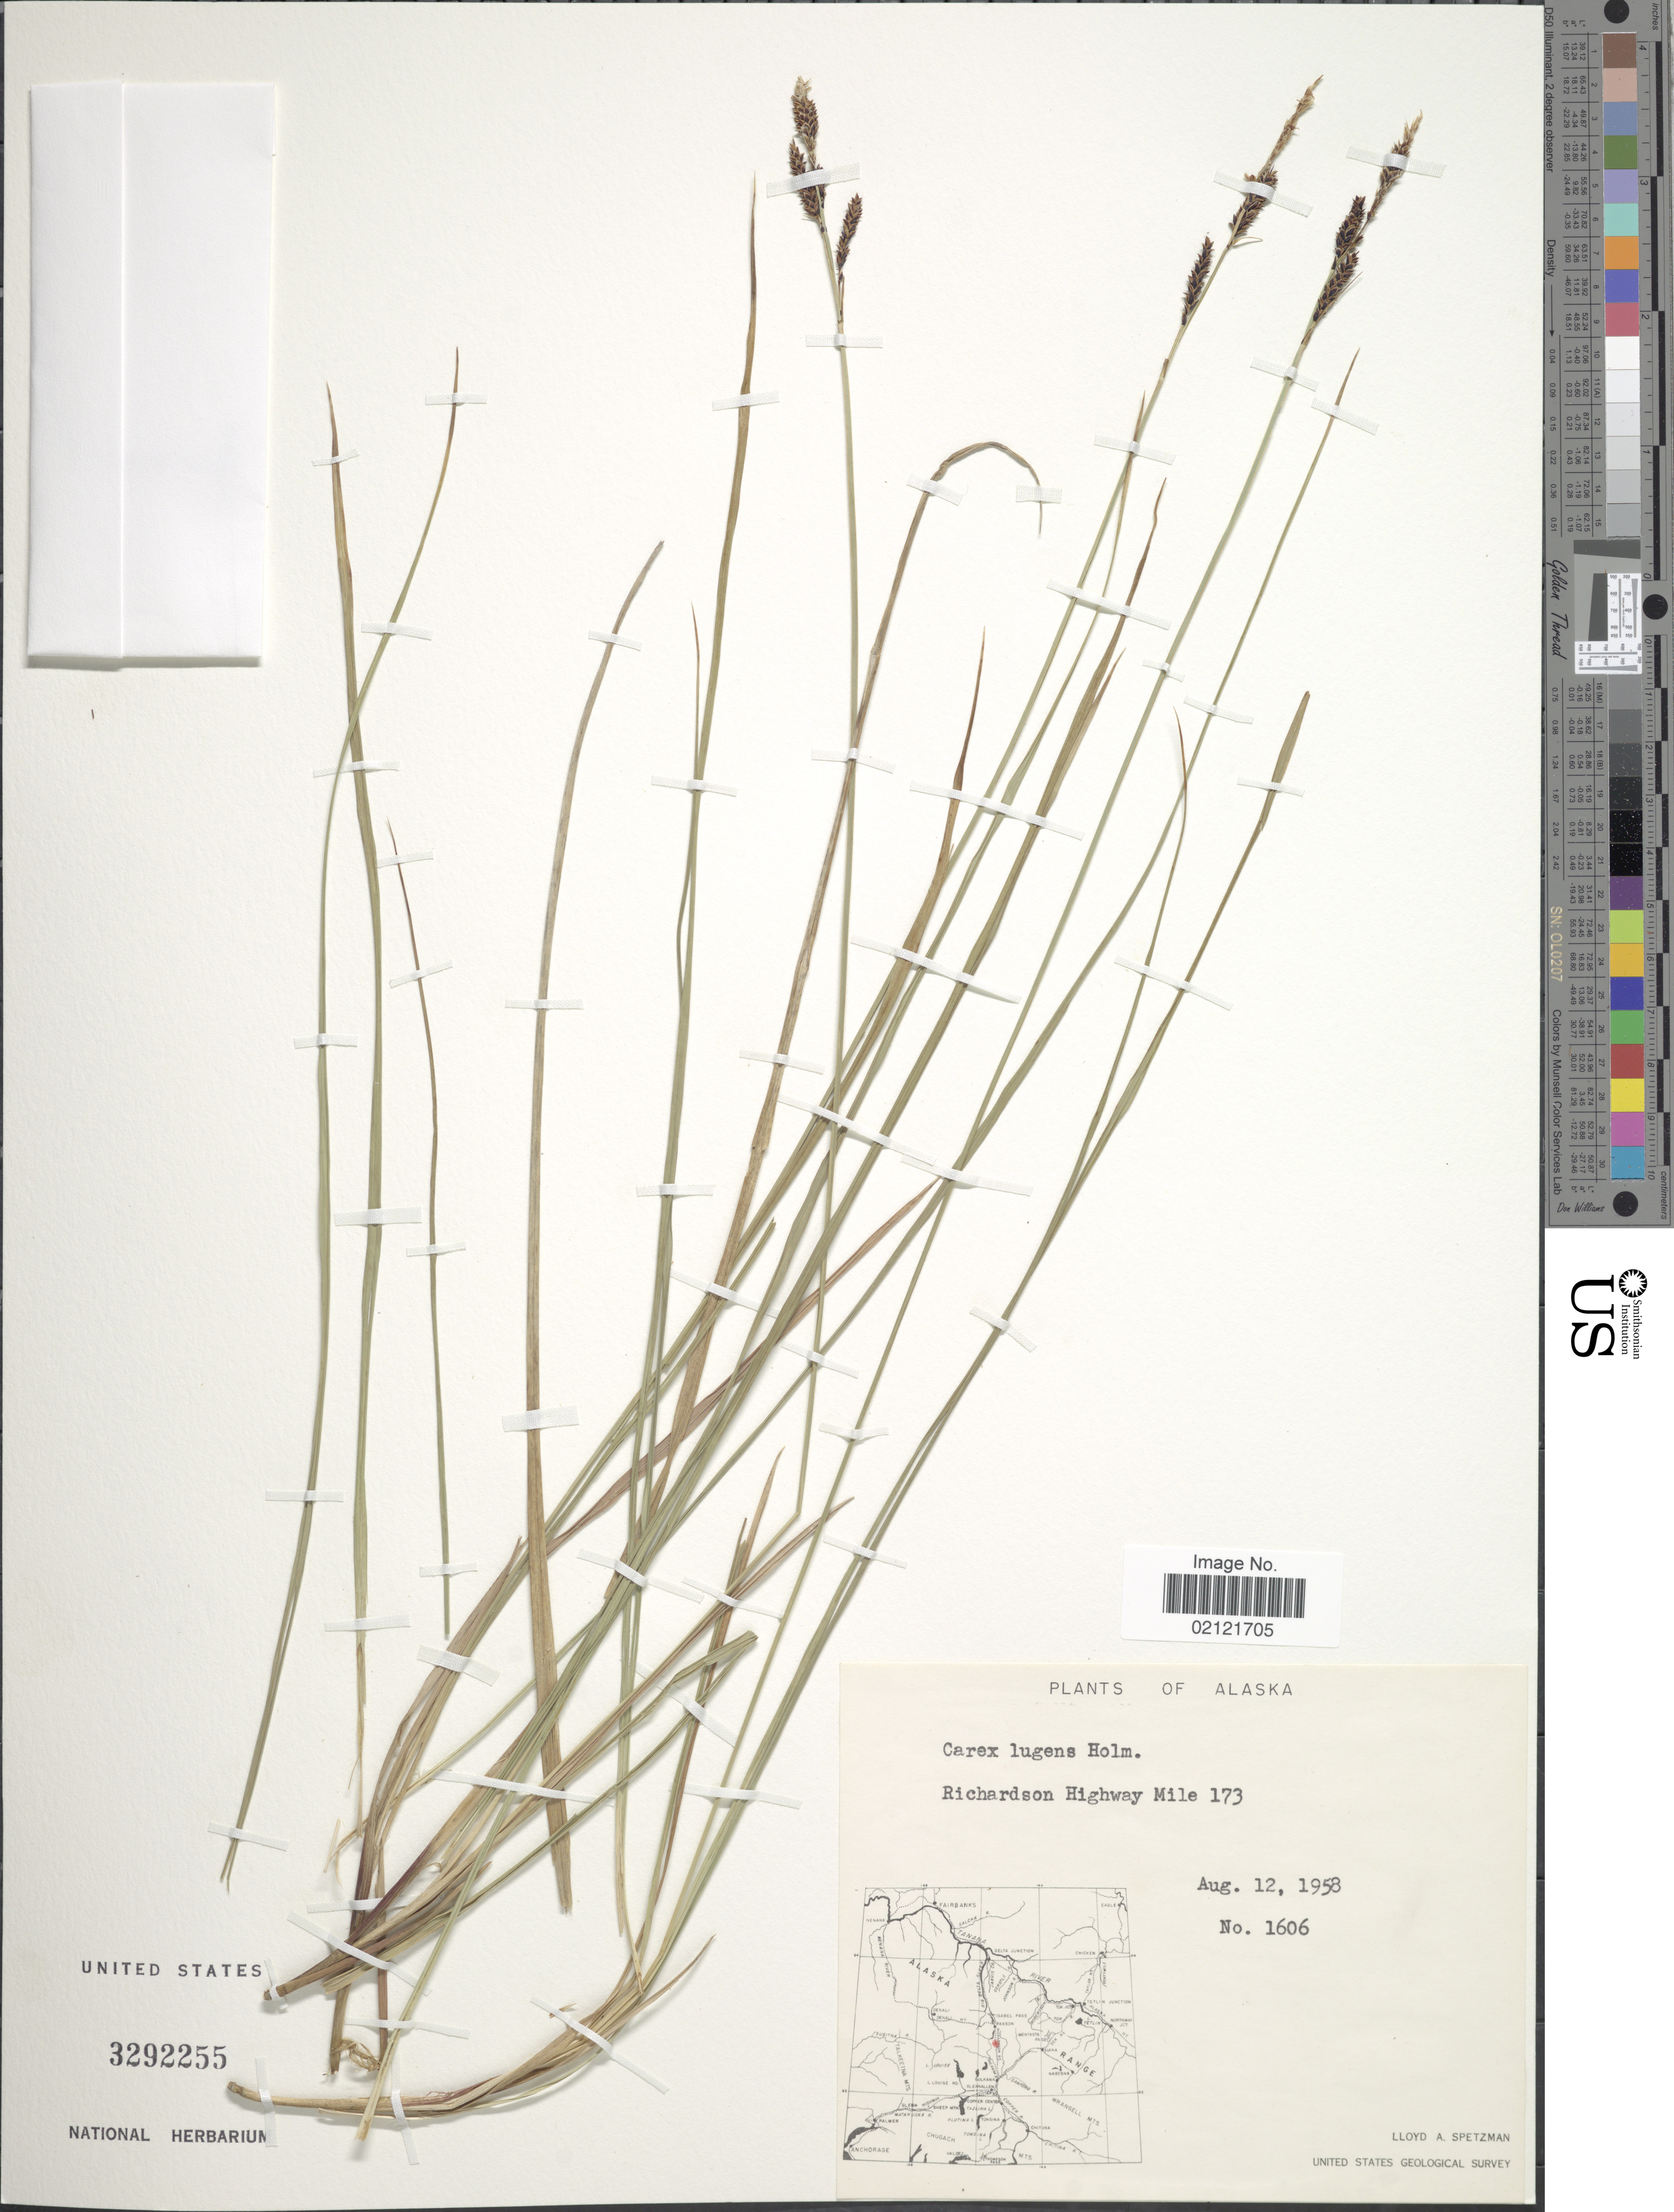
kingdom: Plantae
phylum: Tracheophyta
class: Liliopsida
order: Poales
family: Cyperaceae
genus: Carex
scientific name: Carex bigelowii subsp. lugens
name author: (Holm) T.V. Egorova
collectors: L. Spetzman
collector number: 1606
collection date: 1958-08-12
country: United States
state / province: Alaska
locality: Richardson Highway Mile 173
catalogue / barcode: US 3292255